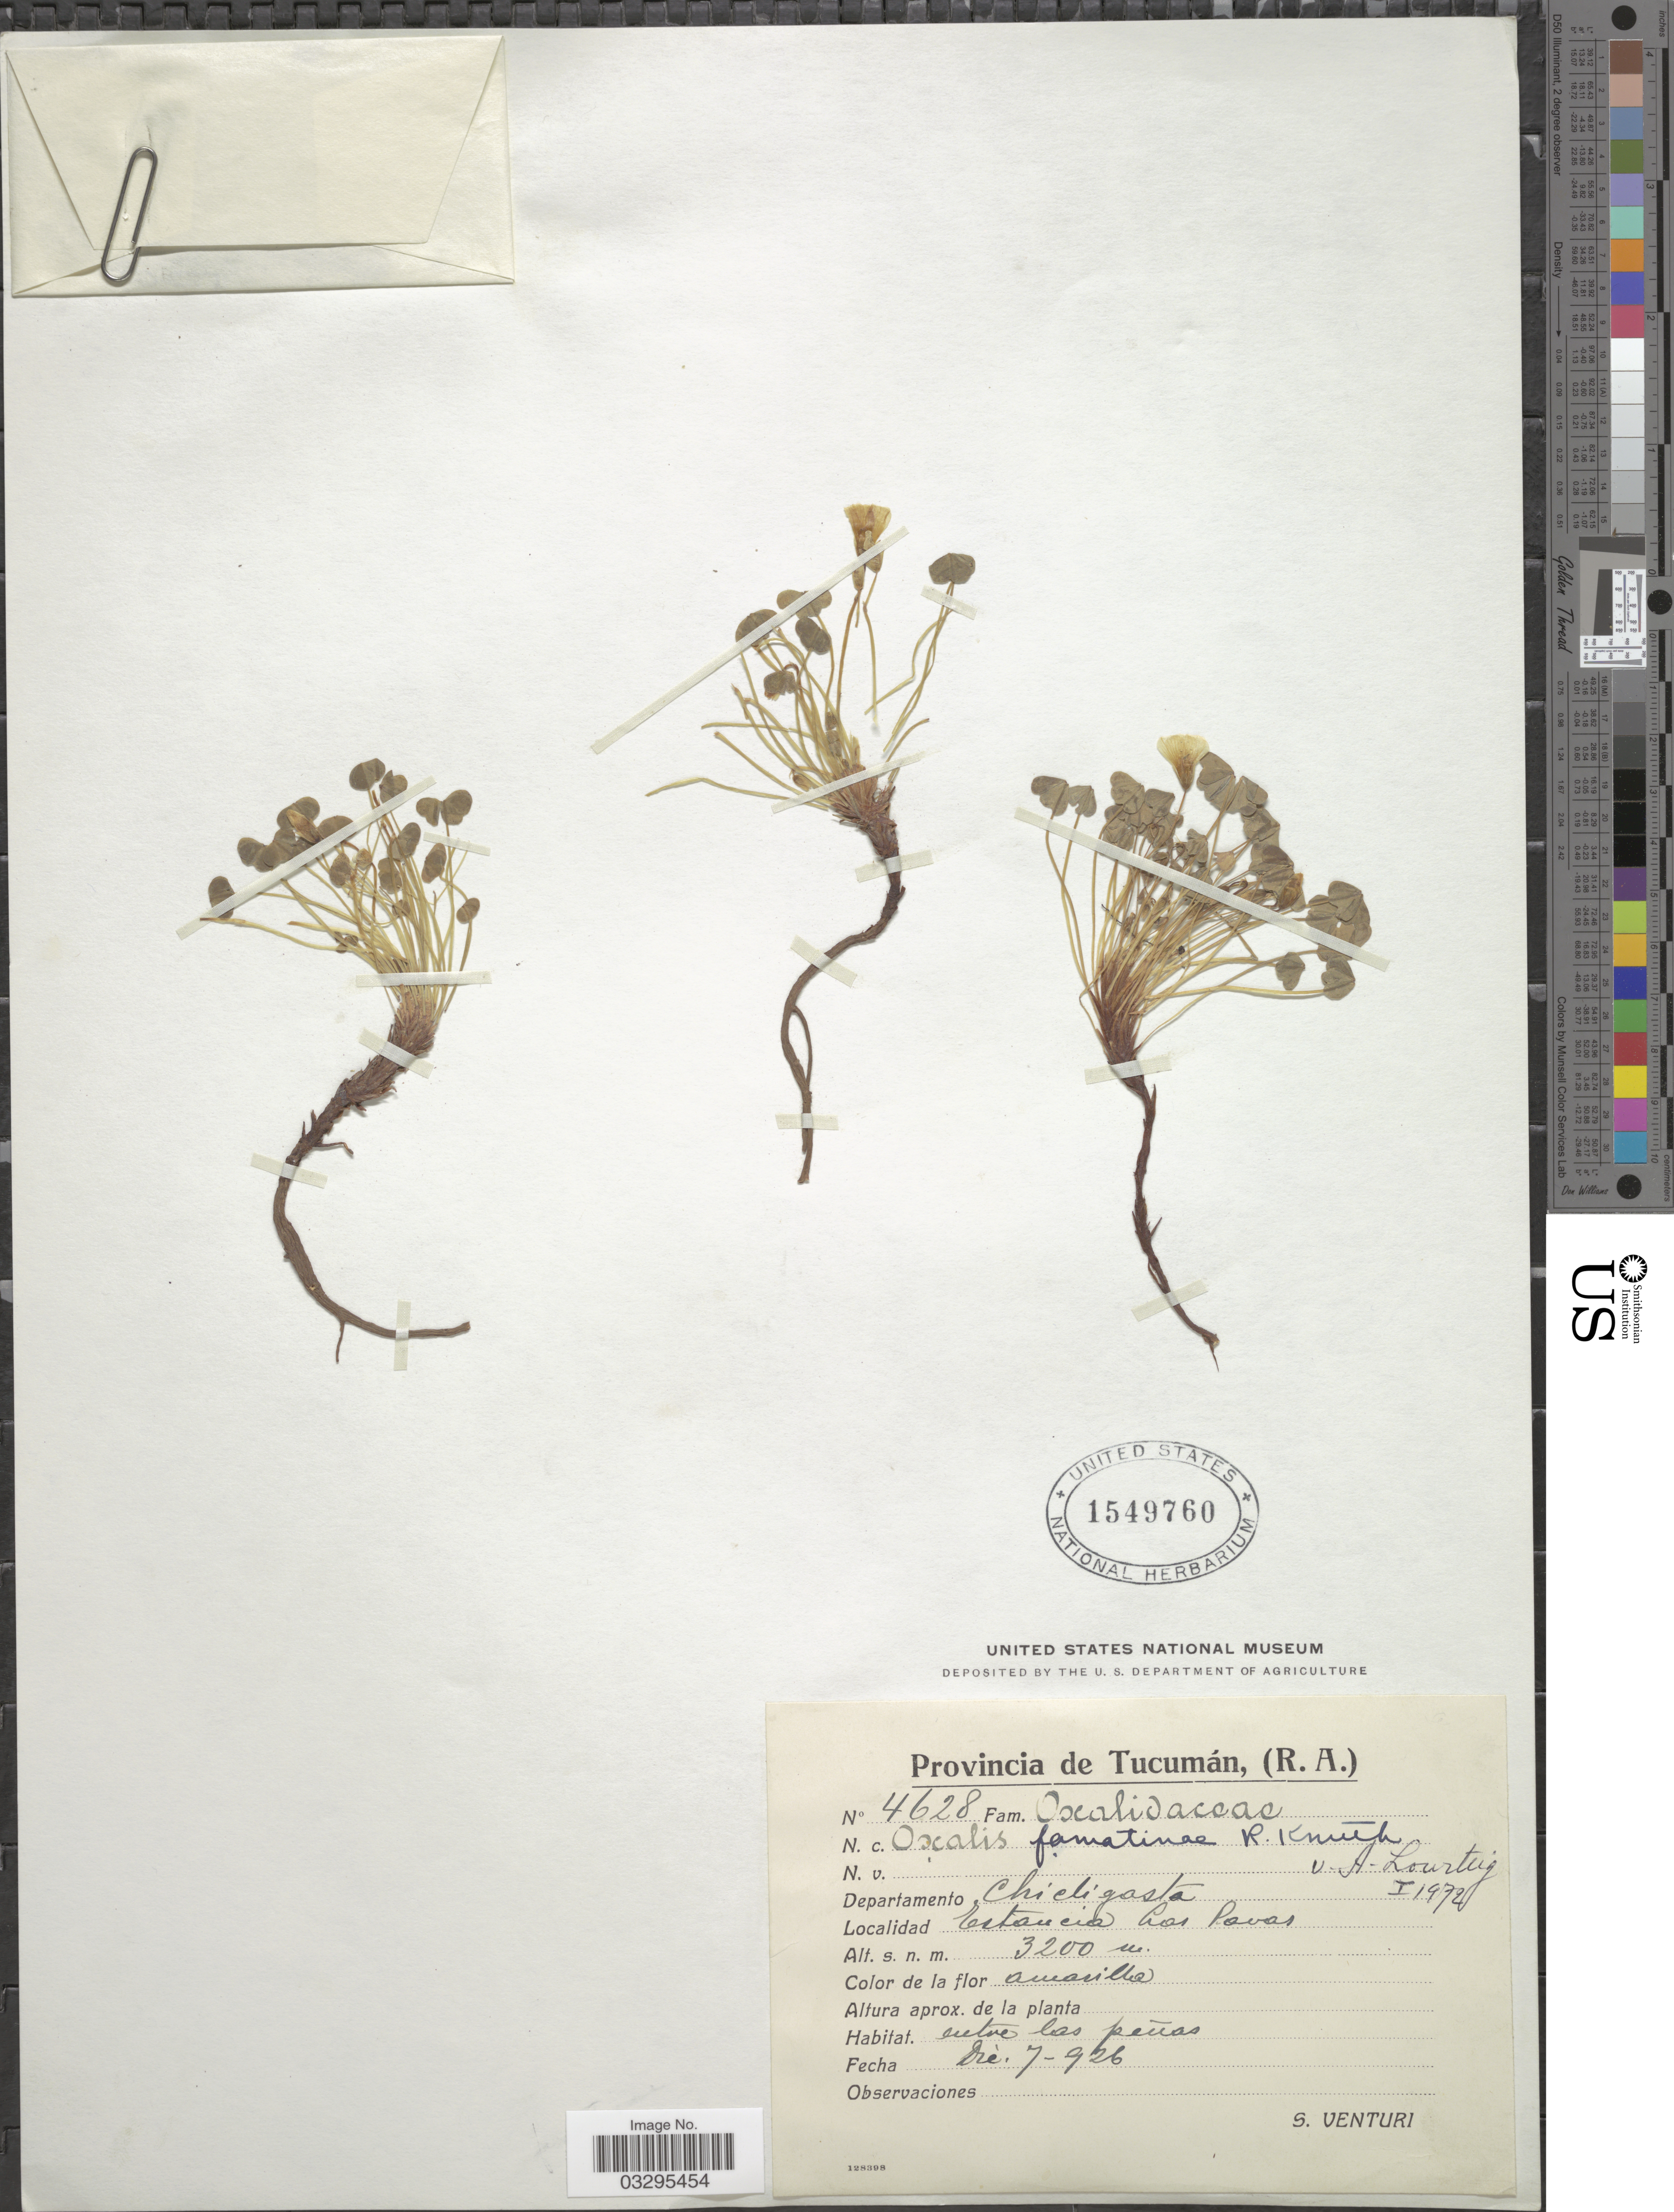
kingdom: Plantae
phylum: Tracheophyta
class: Magnoliopsida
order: Oxalidales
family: Oxalidaceae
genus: Oxalis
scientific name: Oxalis famatinae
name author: R. Knuth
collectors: S. Venturi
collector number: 4628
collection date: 1926-12-07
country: Argentina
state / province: Tucuman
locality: Departamento Chicligasta. Estancia Las Pavas.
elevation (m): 3200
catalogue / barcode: US 1549760